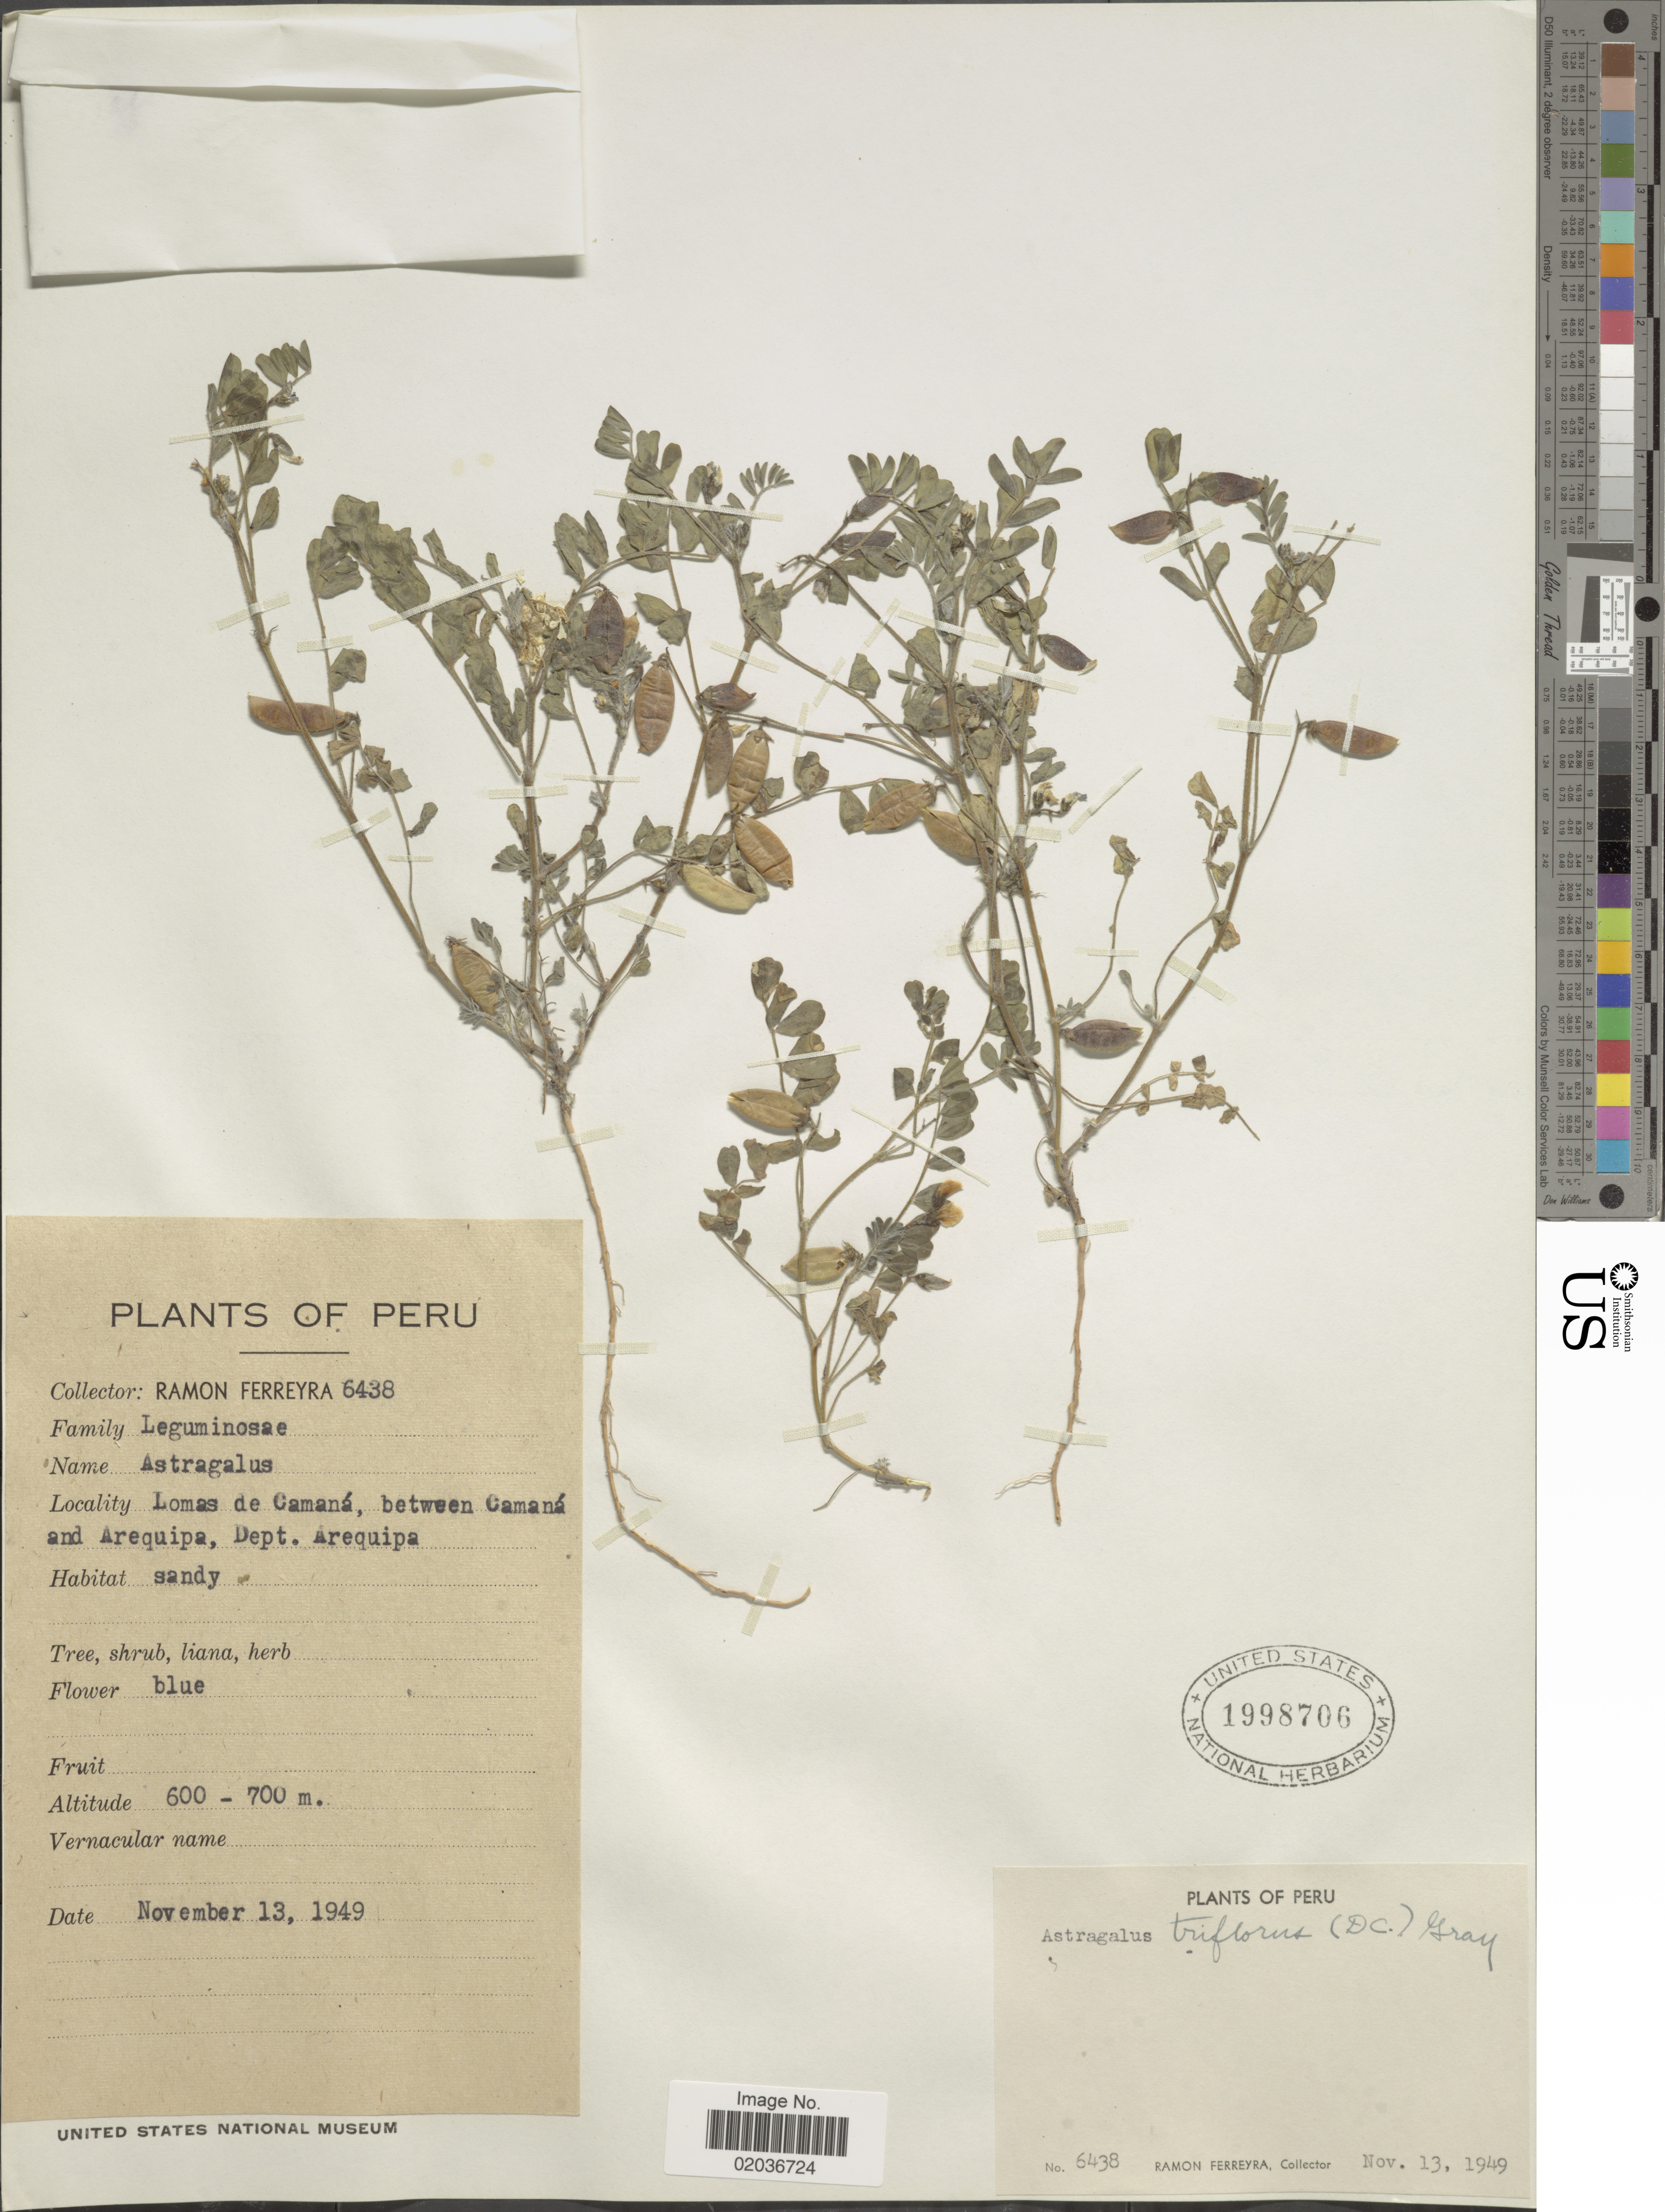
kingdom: Plantae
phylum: Tracheophyta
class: Magnoliopsida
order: Fabales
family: Fabaceae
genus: Astragalus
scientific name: Astragalus triflorus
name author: (DC.) A. Gray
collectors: R. A. Ferreyra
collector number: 6438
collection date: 1949-11-13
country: Peru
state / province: Arequipa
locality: Lomas de Camaná, between Camaná and Erquipa, Dept.Arequipa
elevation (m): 600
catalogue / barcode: US 1998706